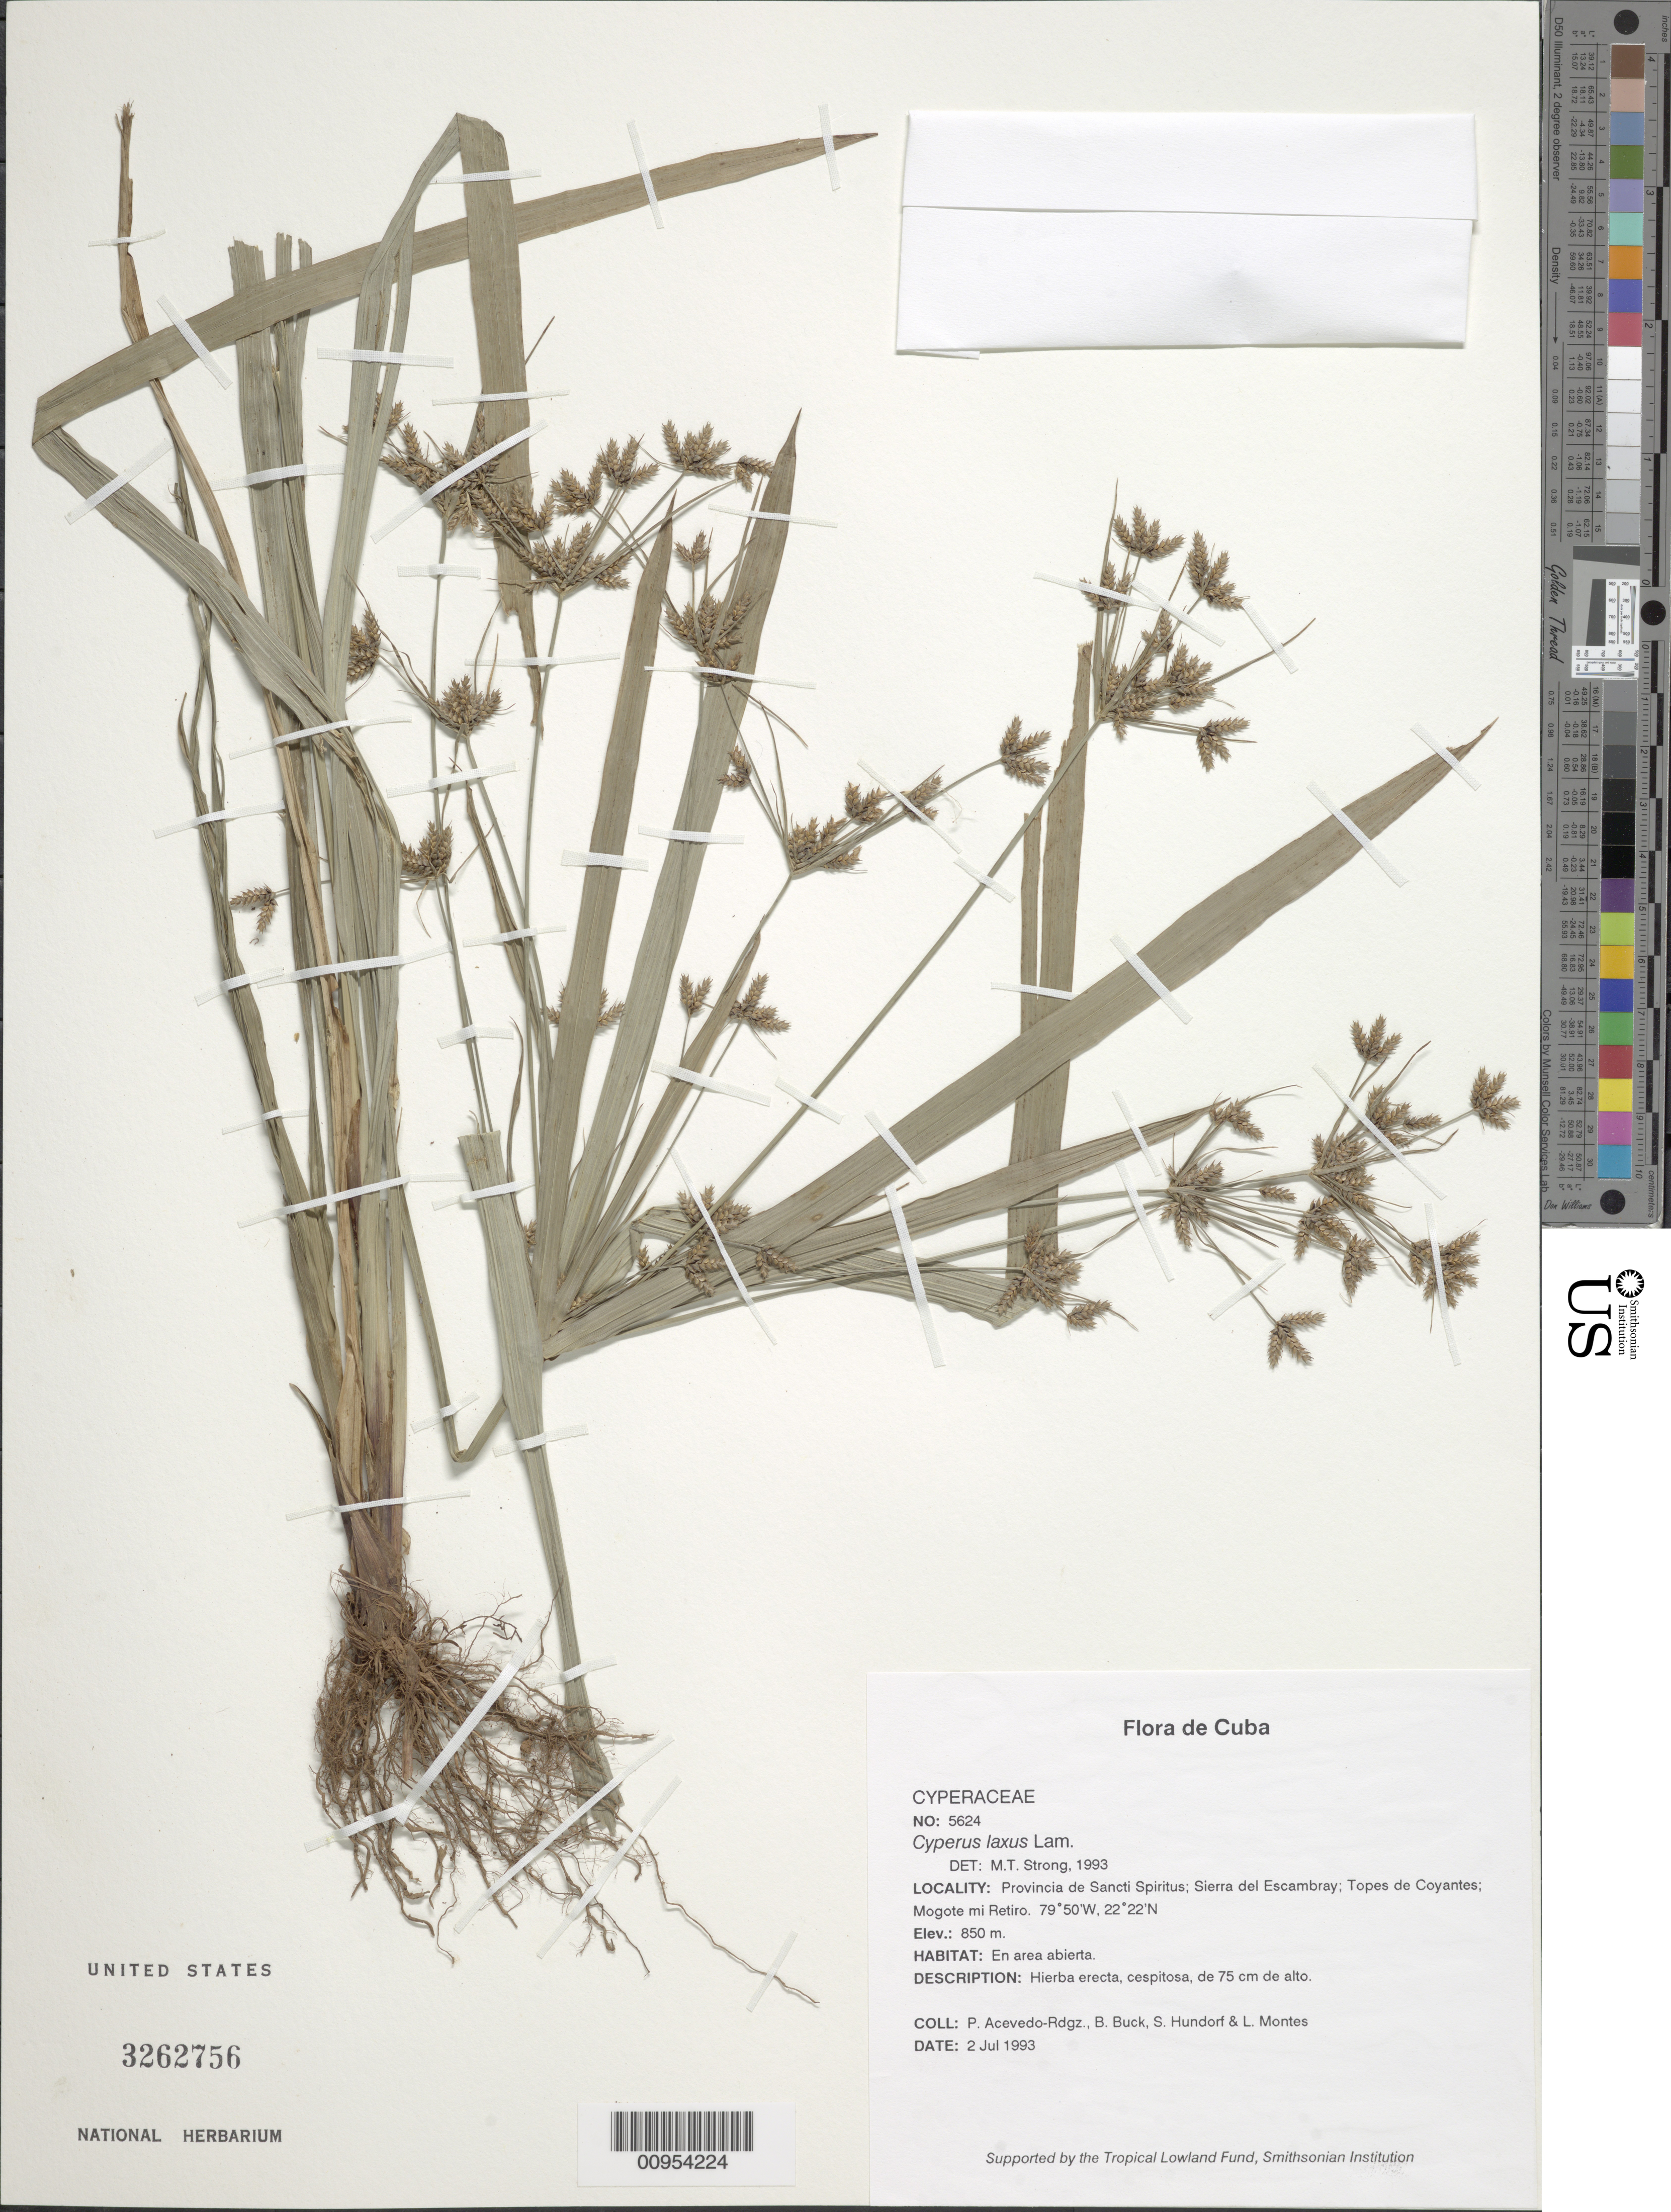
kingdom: Plantae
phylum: Tracheophyta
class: Liliopsida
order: Poales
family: Cyperaceae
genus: Cyperus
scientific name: Cyperus laxus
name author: Lam.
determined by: Strong, M. T., (US), Smithsonian Institution - National Museum of Natural History (UNITED STATES)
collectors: P. Acevedo-Rodr., B. Buck, S. Hundorf & L. Montes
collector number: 5624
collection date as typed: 02 Jul 1993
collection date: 1993-07-02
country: Cuba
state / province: Sancti Spiritus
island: Cuba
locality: Sierra del Escambray, Topes de Coyantes, Mogote mi Retiro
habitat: En area abierta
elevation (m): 850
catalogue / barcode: US 3262756